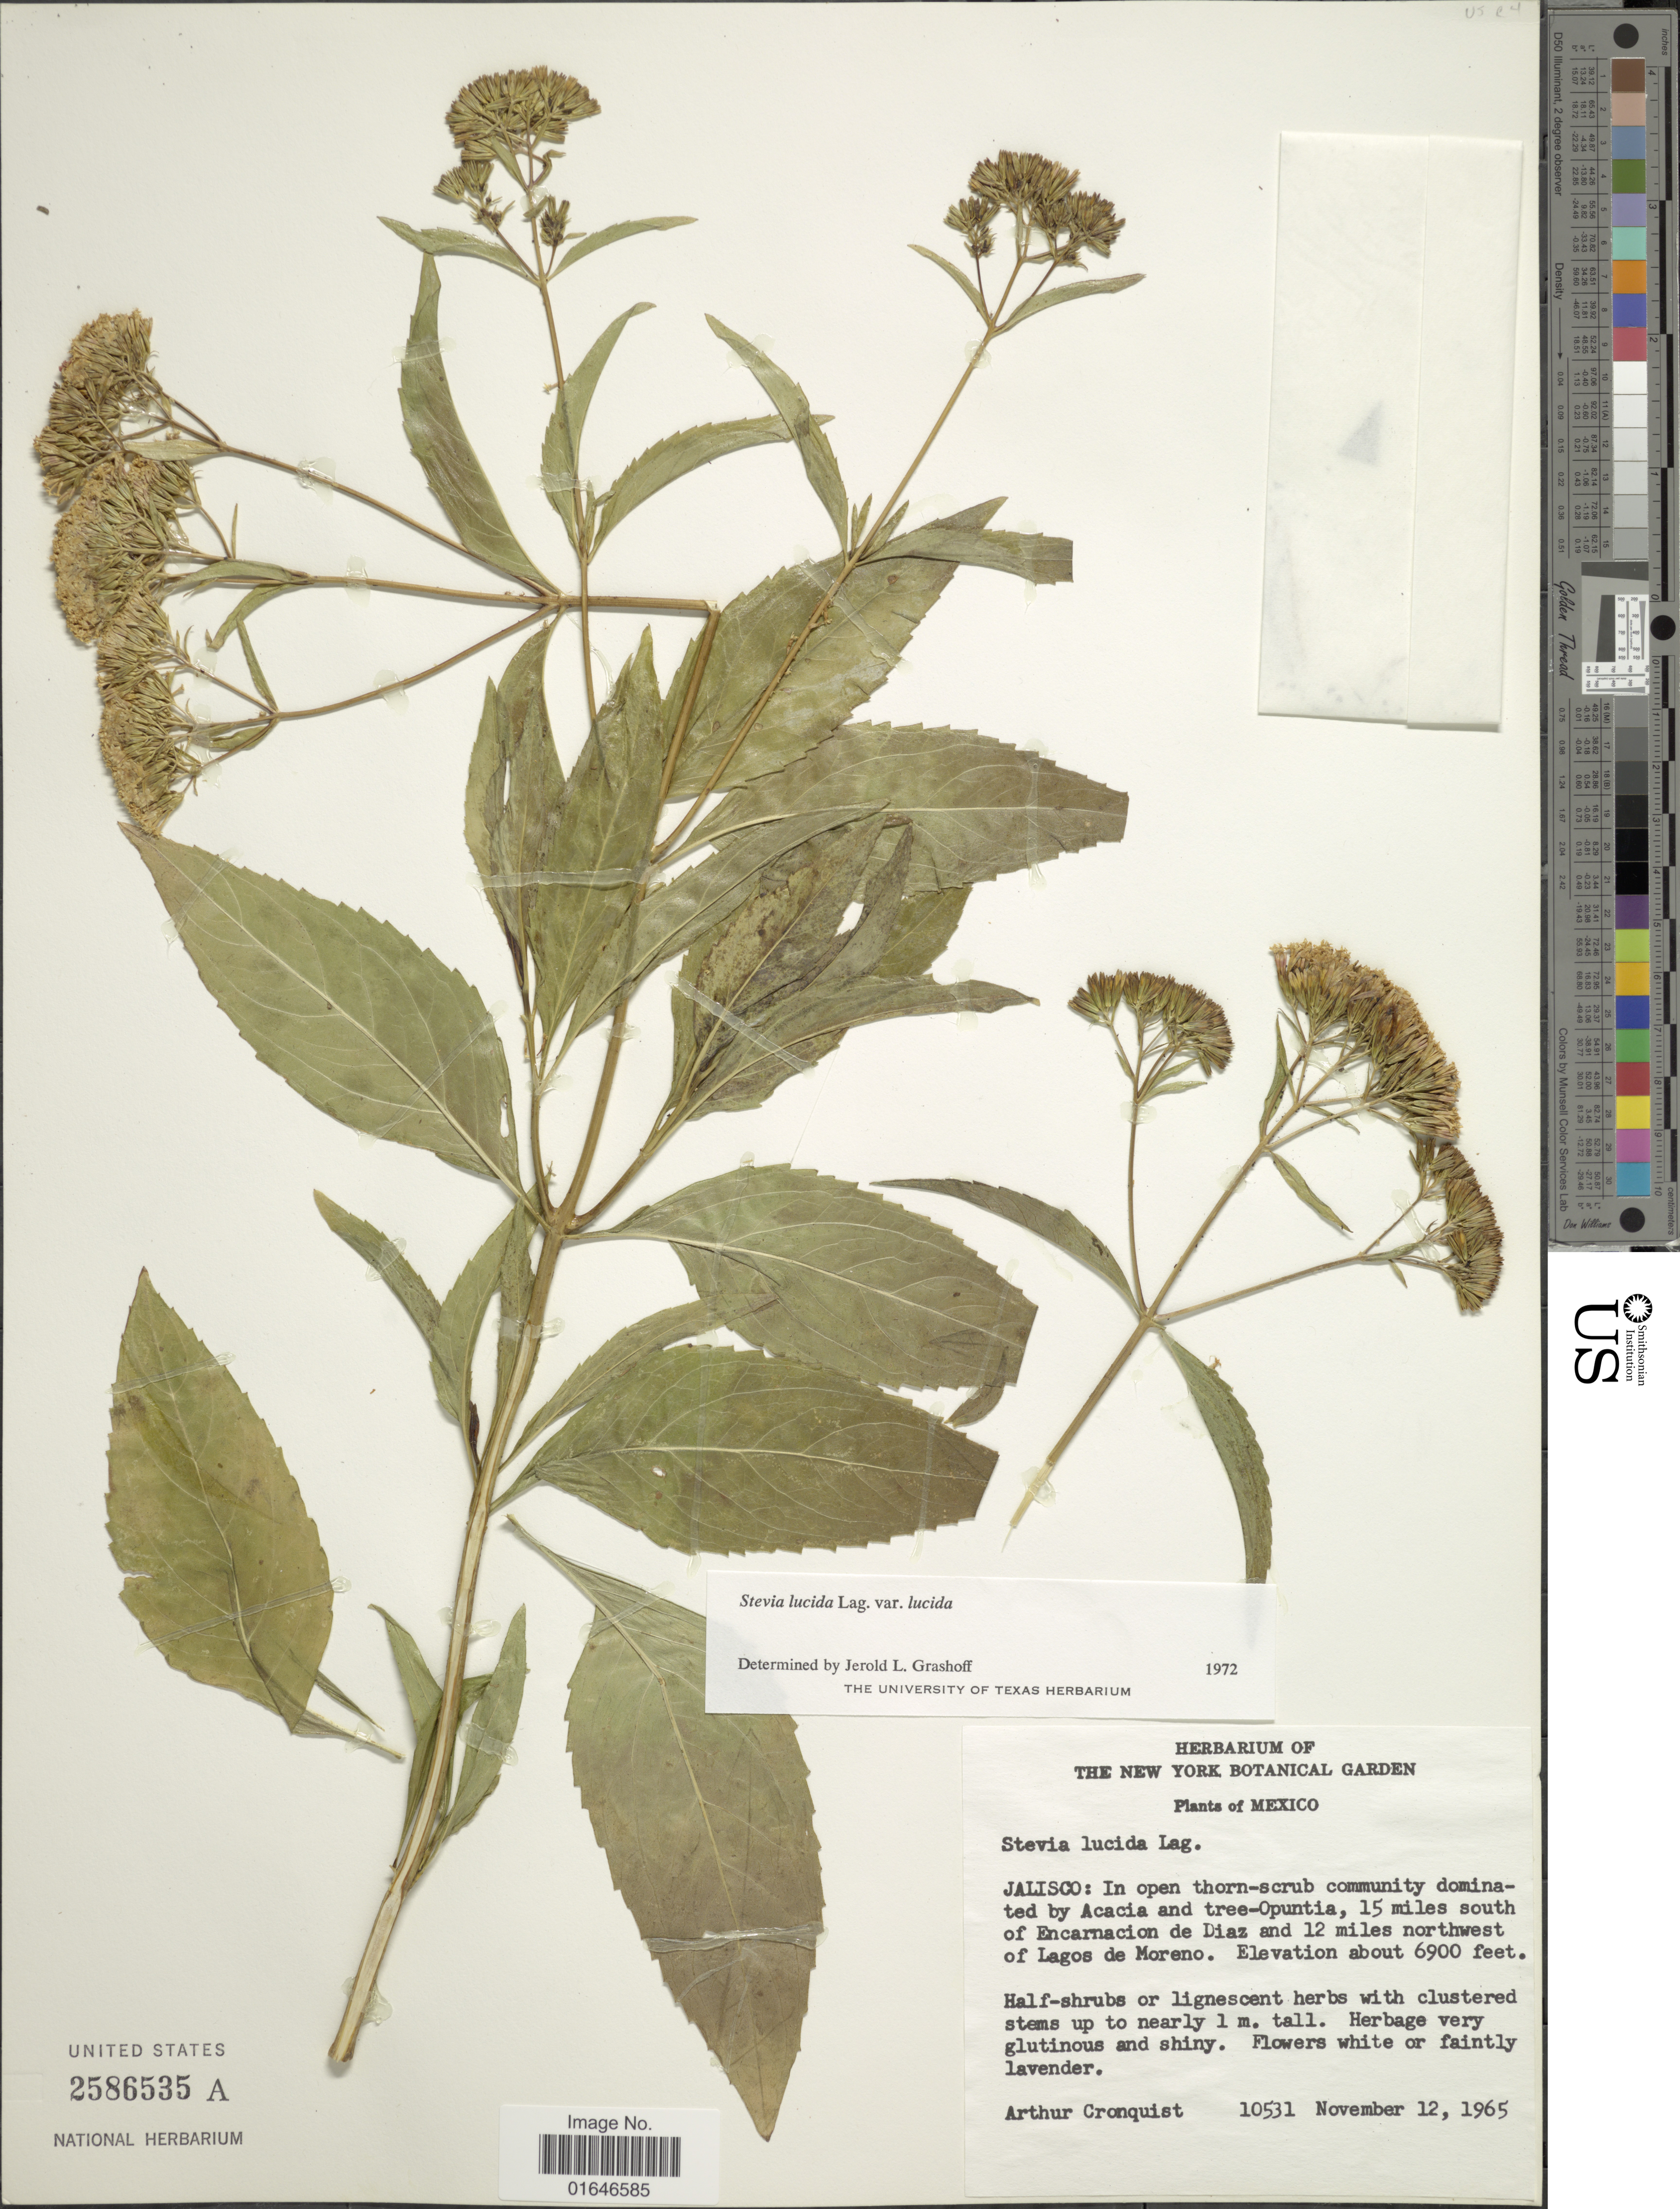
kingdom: Plantae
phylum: Tracheophyta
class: Magnoliopsida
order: Asterales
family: Asteraceae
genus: Stevia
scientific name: Stevia lucida var. bipontini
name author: B.L. Rob.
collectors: A. J. Cronquist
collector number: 10531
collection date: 1965-11-12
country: Mexico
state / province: Jalisco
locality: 15 miles south of Encarnacion de Diaz and 12 miles northwest of Lagos de Moreno.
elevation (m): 2103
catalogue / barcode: US 2586535A